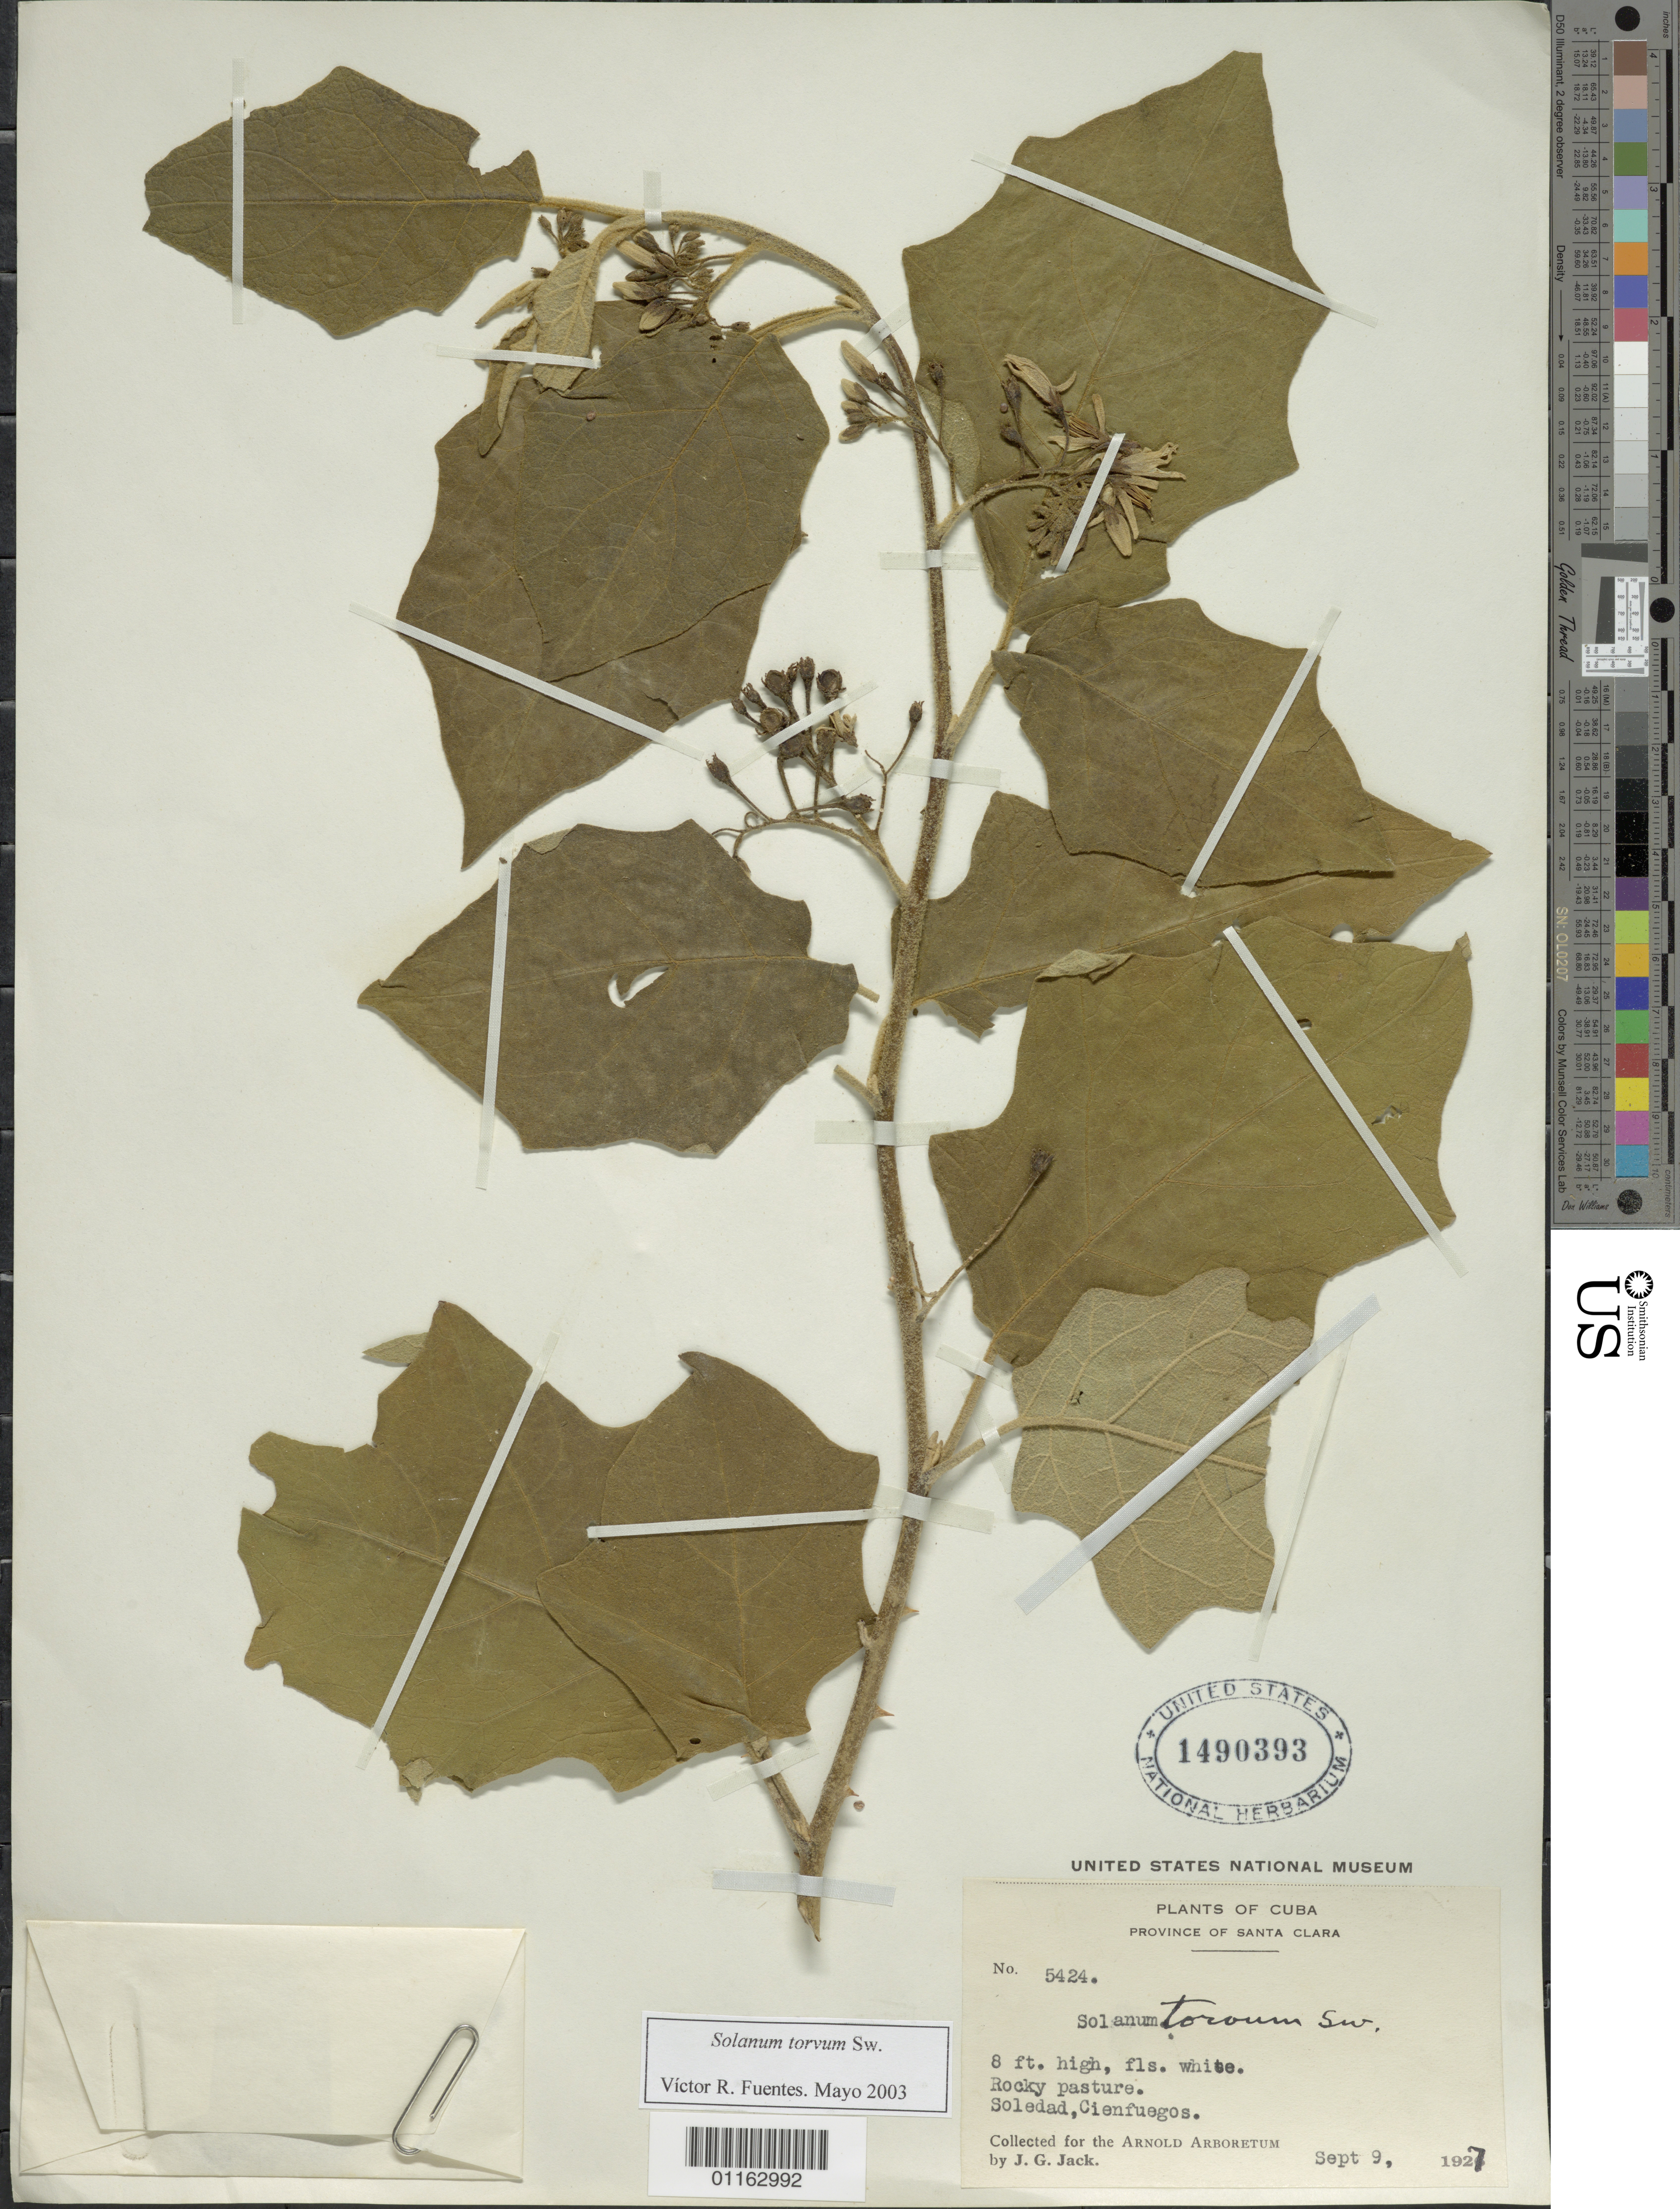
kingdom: Plantae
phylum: Tracheophyta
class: Magnoliopsida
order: Solanales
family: Solanaceae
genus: Solanum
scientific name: Solanum torvum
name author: Sw.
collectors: J. G. Jack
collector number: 5424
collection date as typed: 09 Sep 1927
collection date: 1927-09-09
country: Cuba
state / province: Villa Clara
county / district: Santa Clara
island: Cuba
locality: Rocky Pasture; Soledad, Cienfuegos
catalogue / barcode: US 1490393